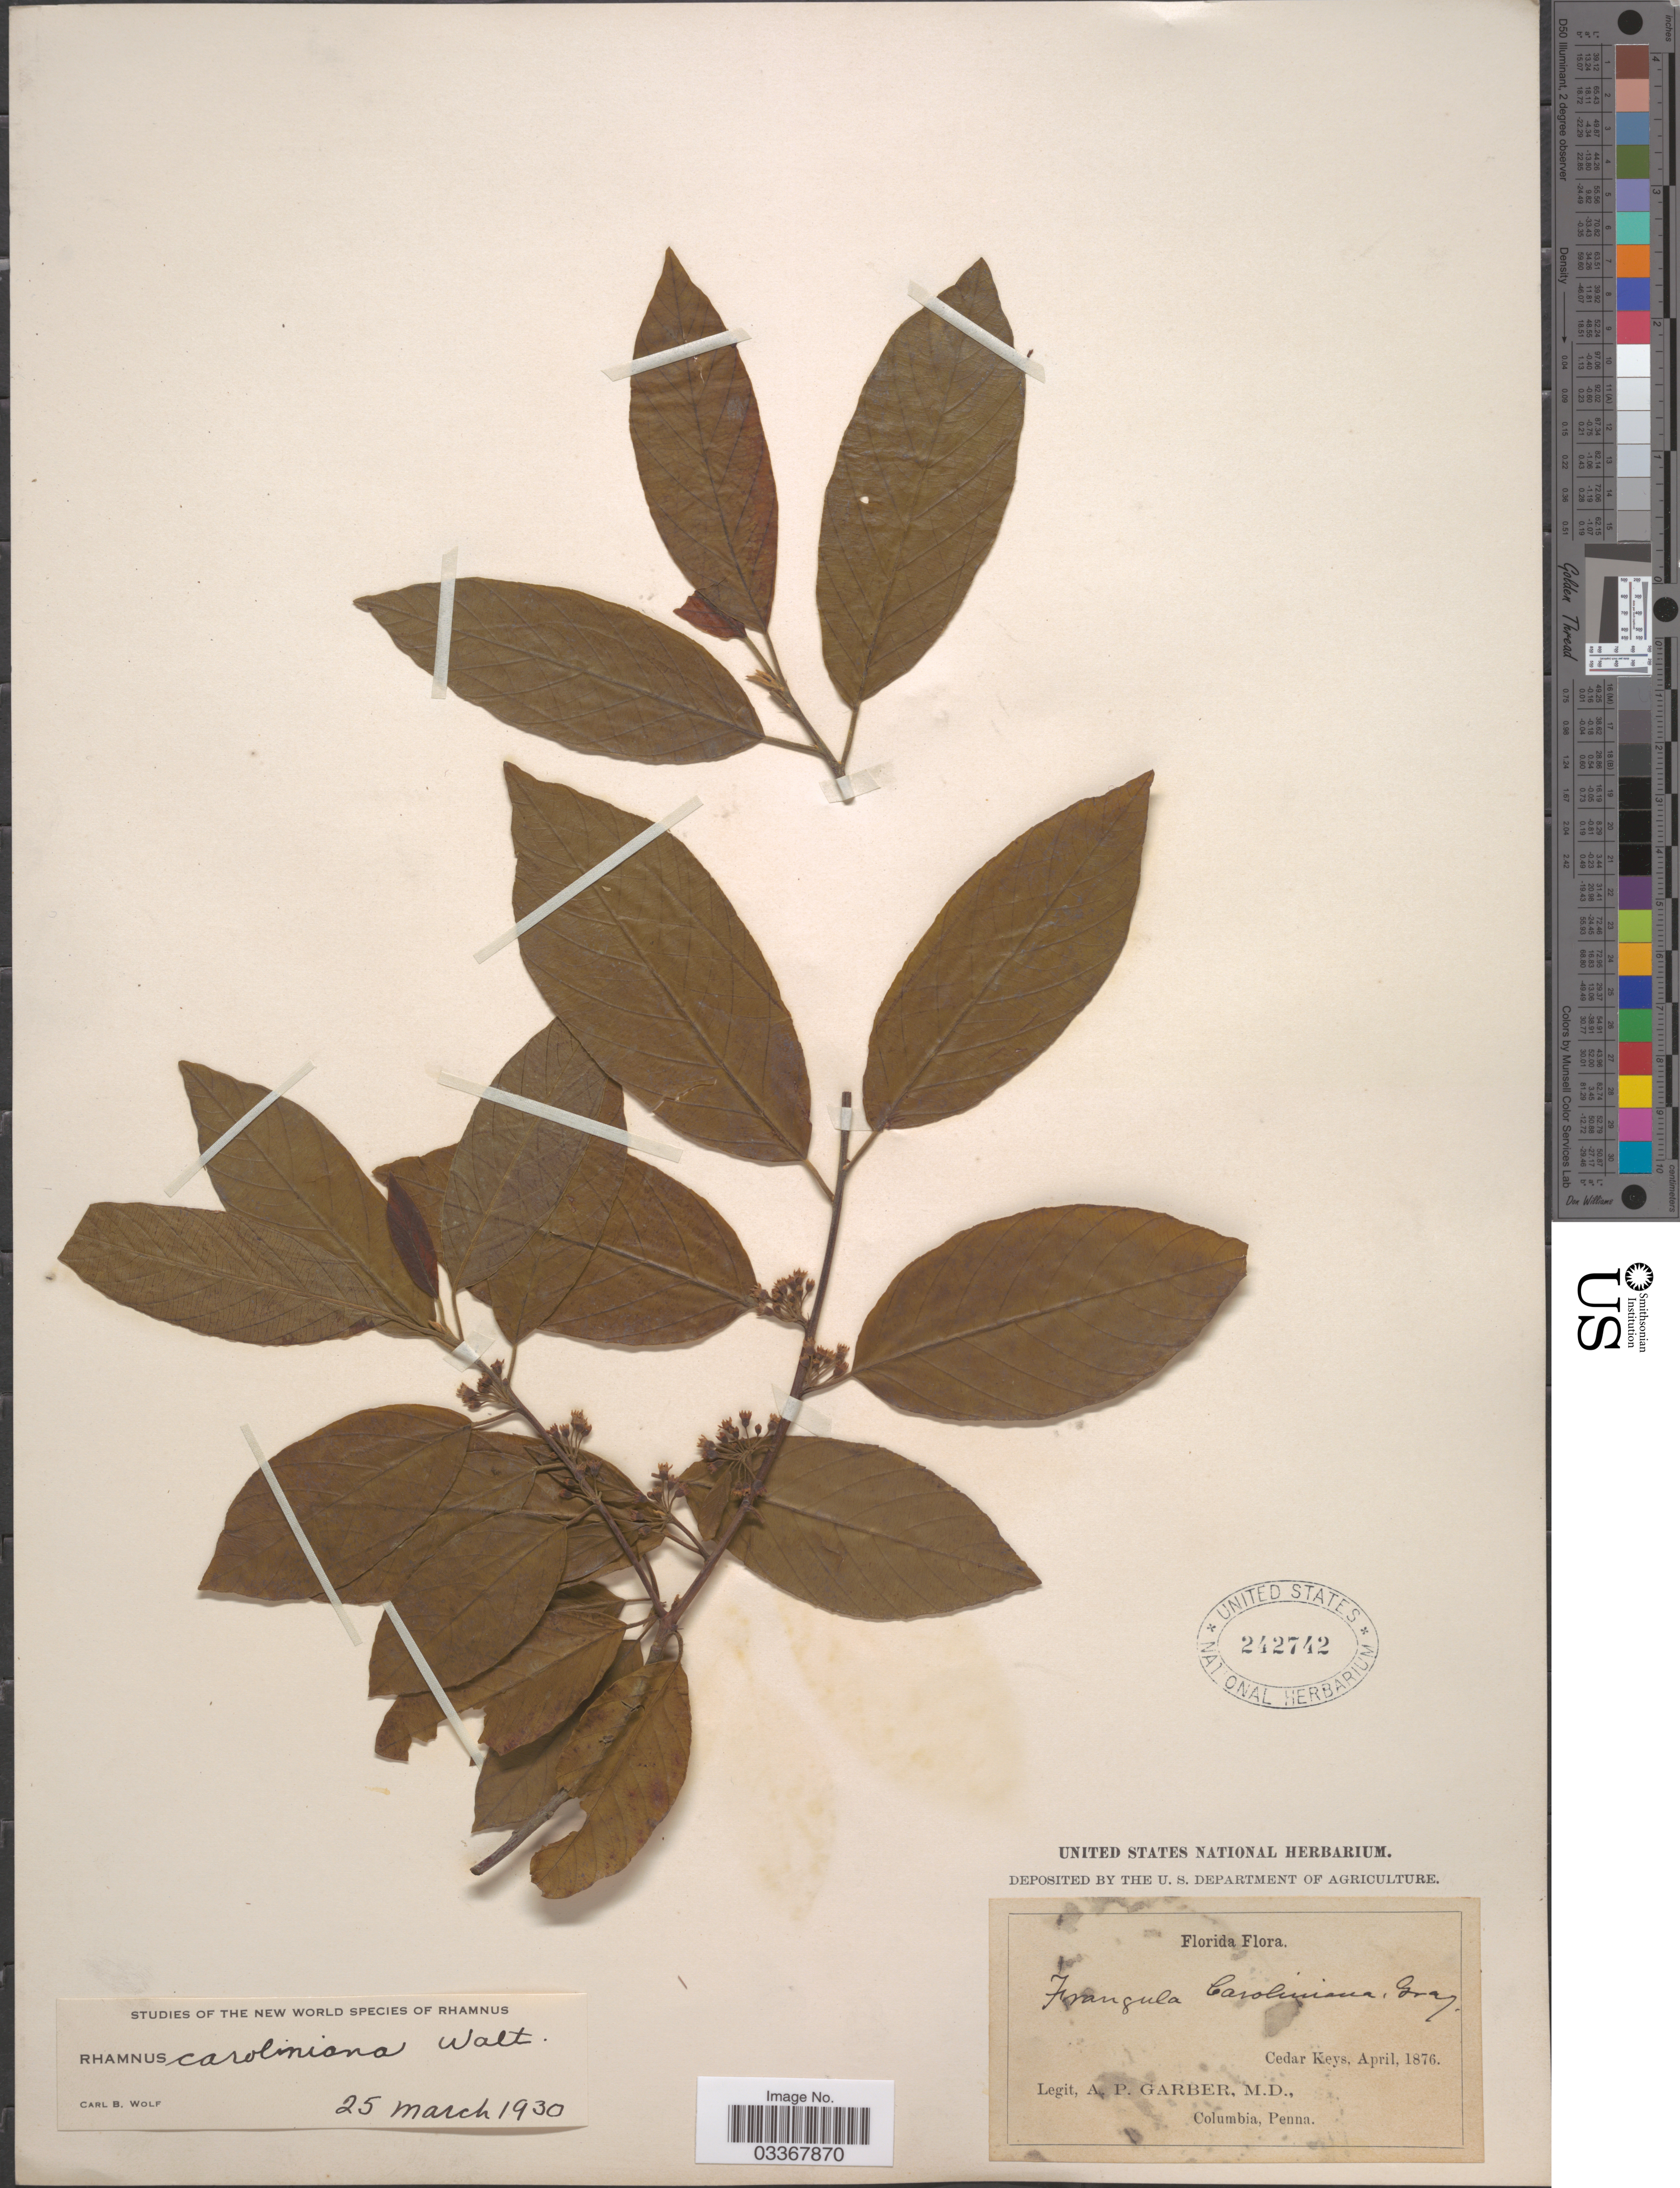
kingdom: Plantae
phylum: Tracheophyta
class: Magnoliopsida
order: Rosales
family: Rhamnaceae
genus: Frangula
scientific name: Frangula caroliniana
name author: (Walter) A. Gray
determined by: Strong, Mark T., (BOT), Smithsonian Institution - National Museum of Natural History (UNITED STATES)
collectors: A. P. Garber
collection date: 1876-04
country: United States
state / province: Florida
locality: Cedar Keys.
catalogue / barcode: US 242742